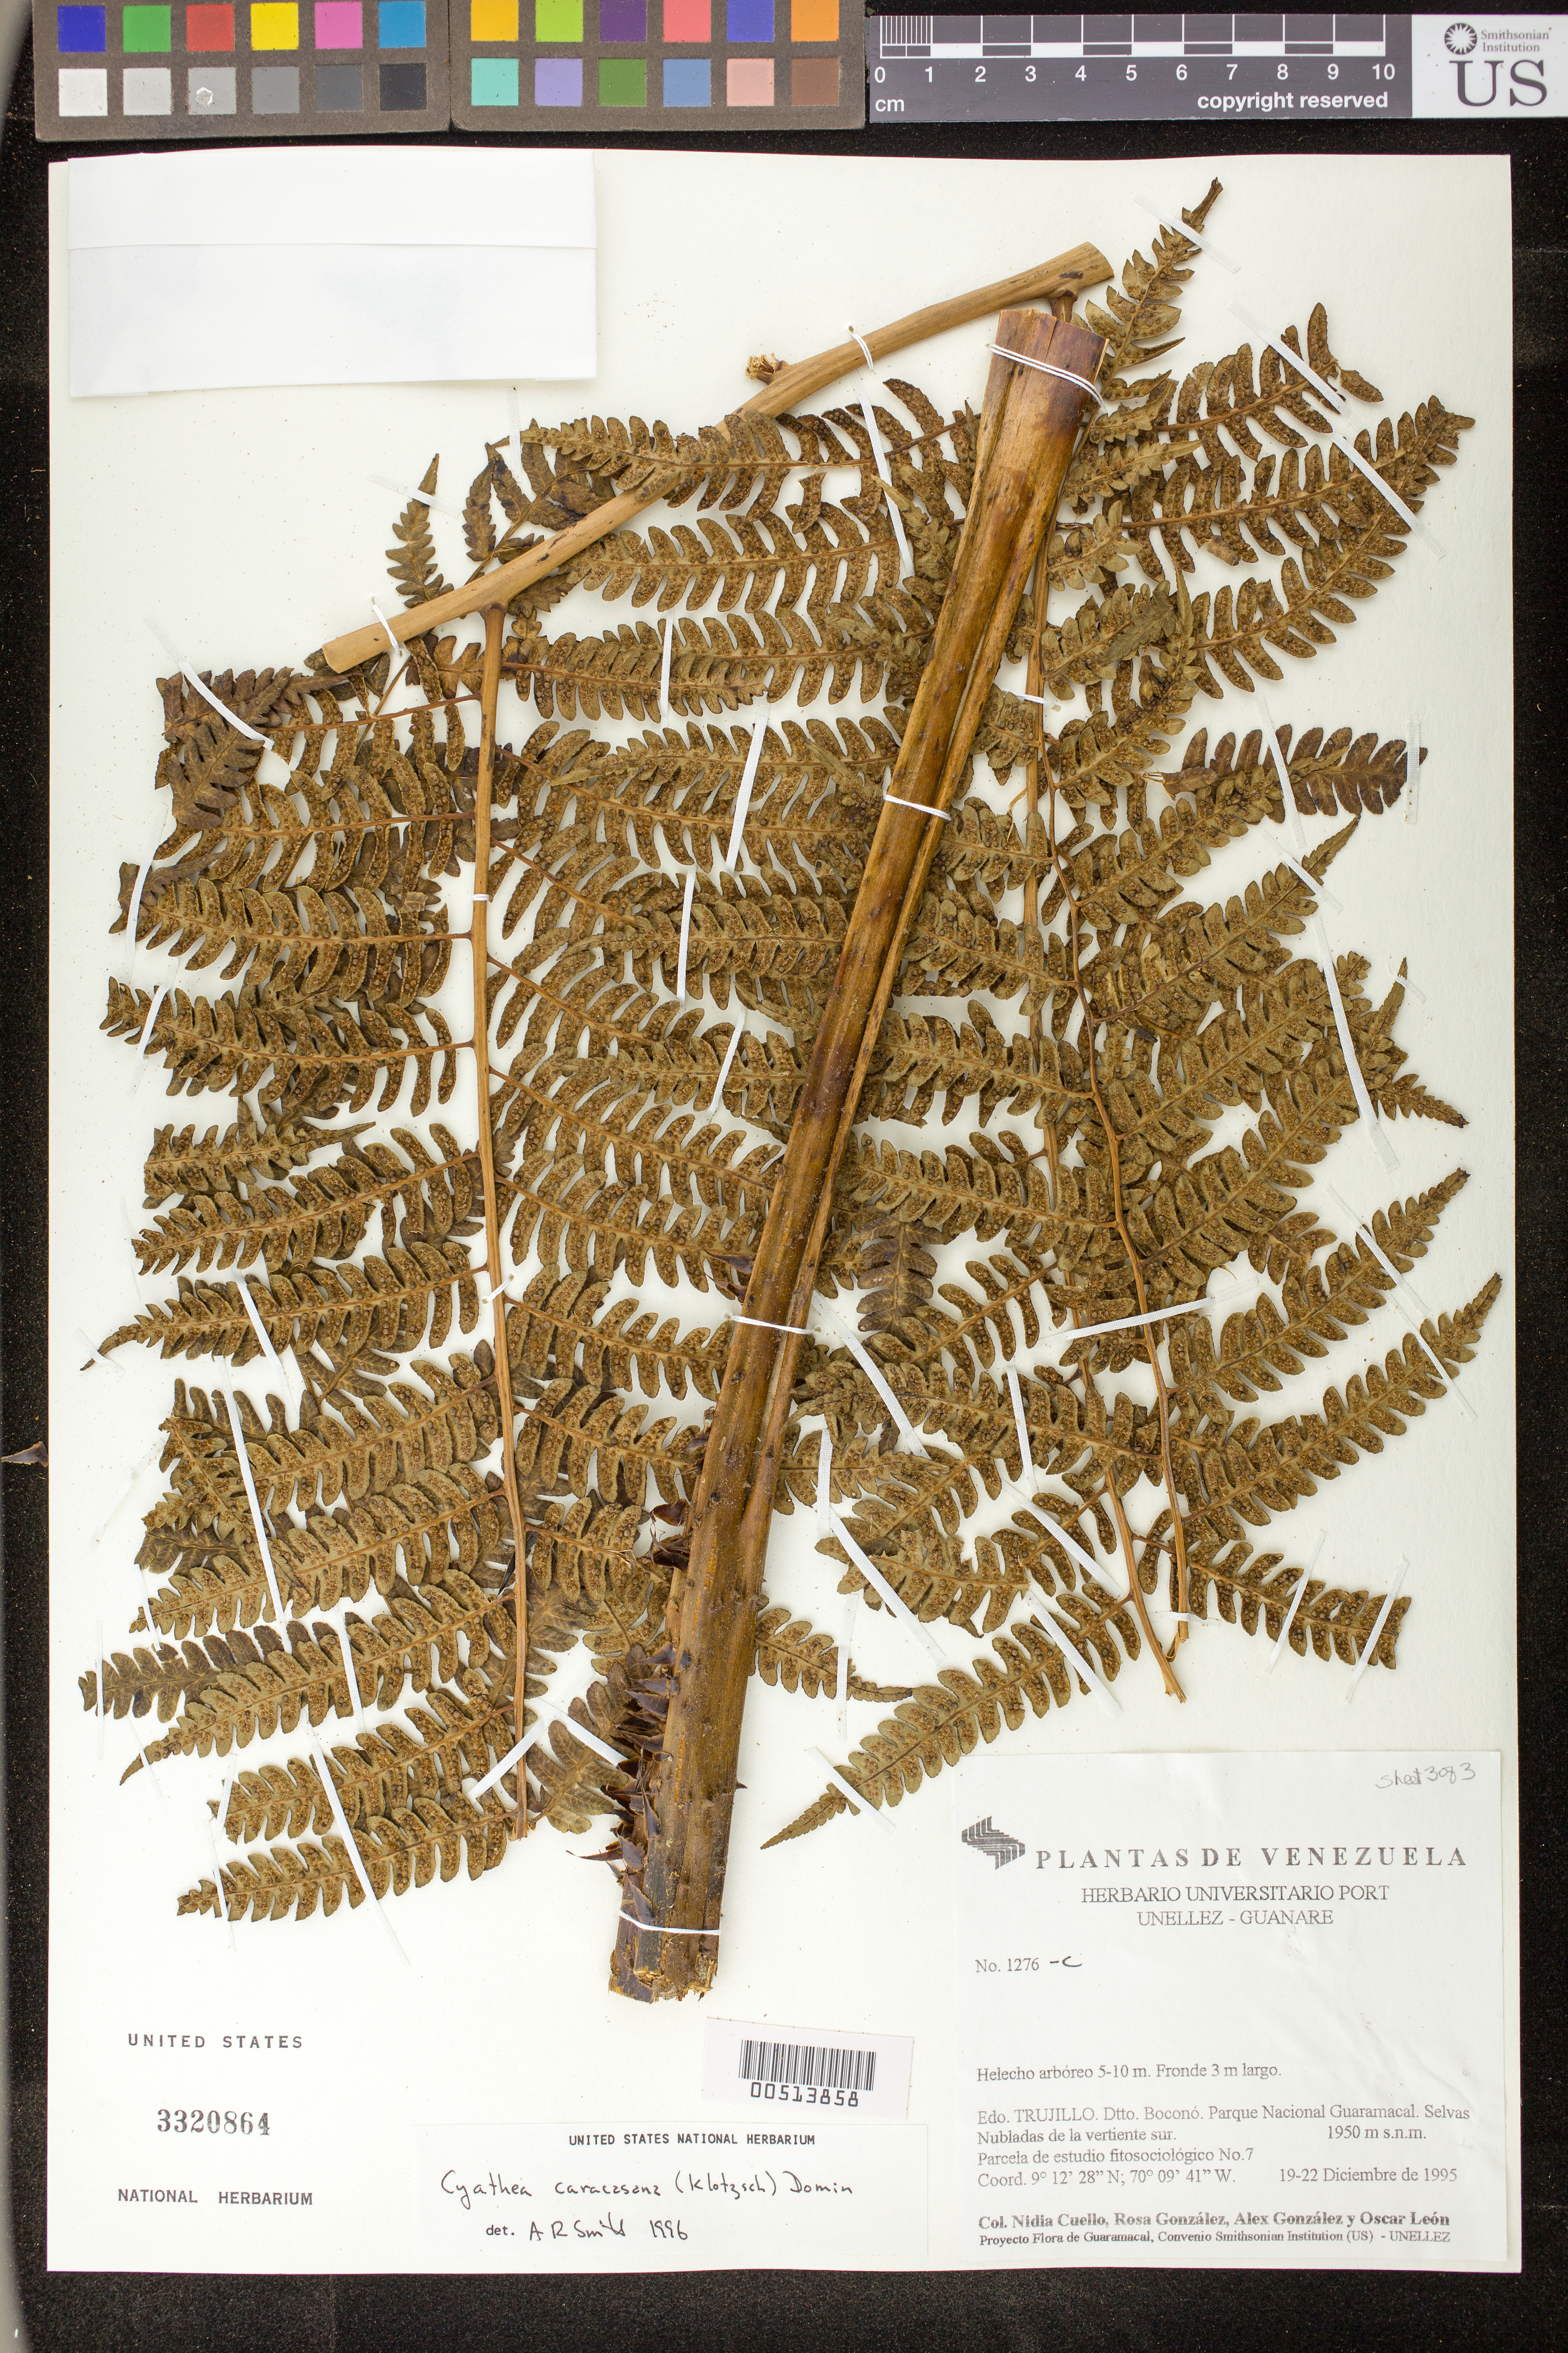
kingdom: Plantae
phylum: Tracheophyta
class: Polypodiopsida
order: Cyatheales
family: Cyatheaceae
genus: Cyathea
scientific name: Cyathea caracasana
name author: (Klotzsch) Domin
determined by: Smith, Alan R., (UC)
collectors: N. L. Cuello, R. González, A. Gonzáles & O. León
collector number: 1276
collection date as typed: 19 Dec 1995 to 22 Dec 1995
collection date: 1995-12-19/1995-12-22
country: Venezuela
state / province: Trujillo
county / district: Boconó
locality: Parque Nacional Guaramacal, vertiente S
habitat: Selvas Nubladas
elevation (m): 1950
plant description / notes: PORT, UC, US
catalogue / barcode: US 3320864